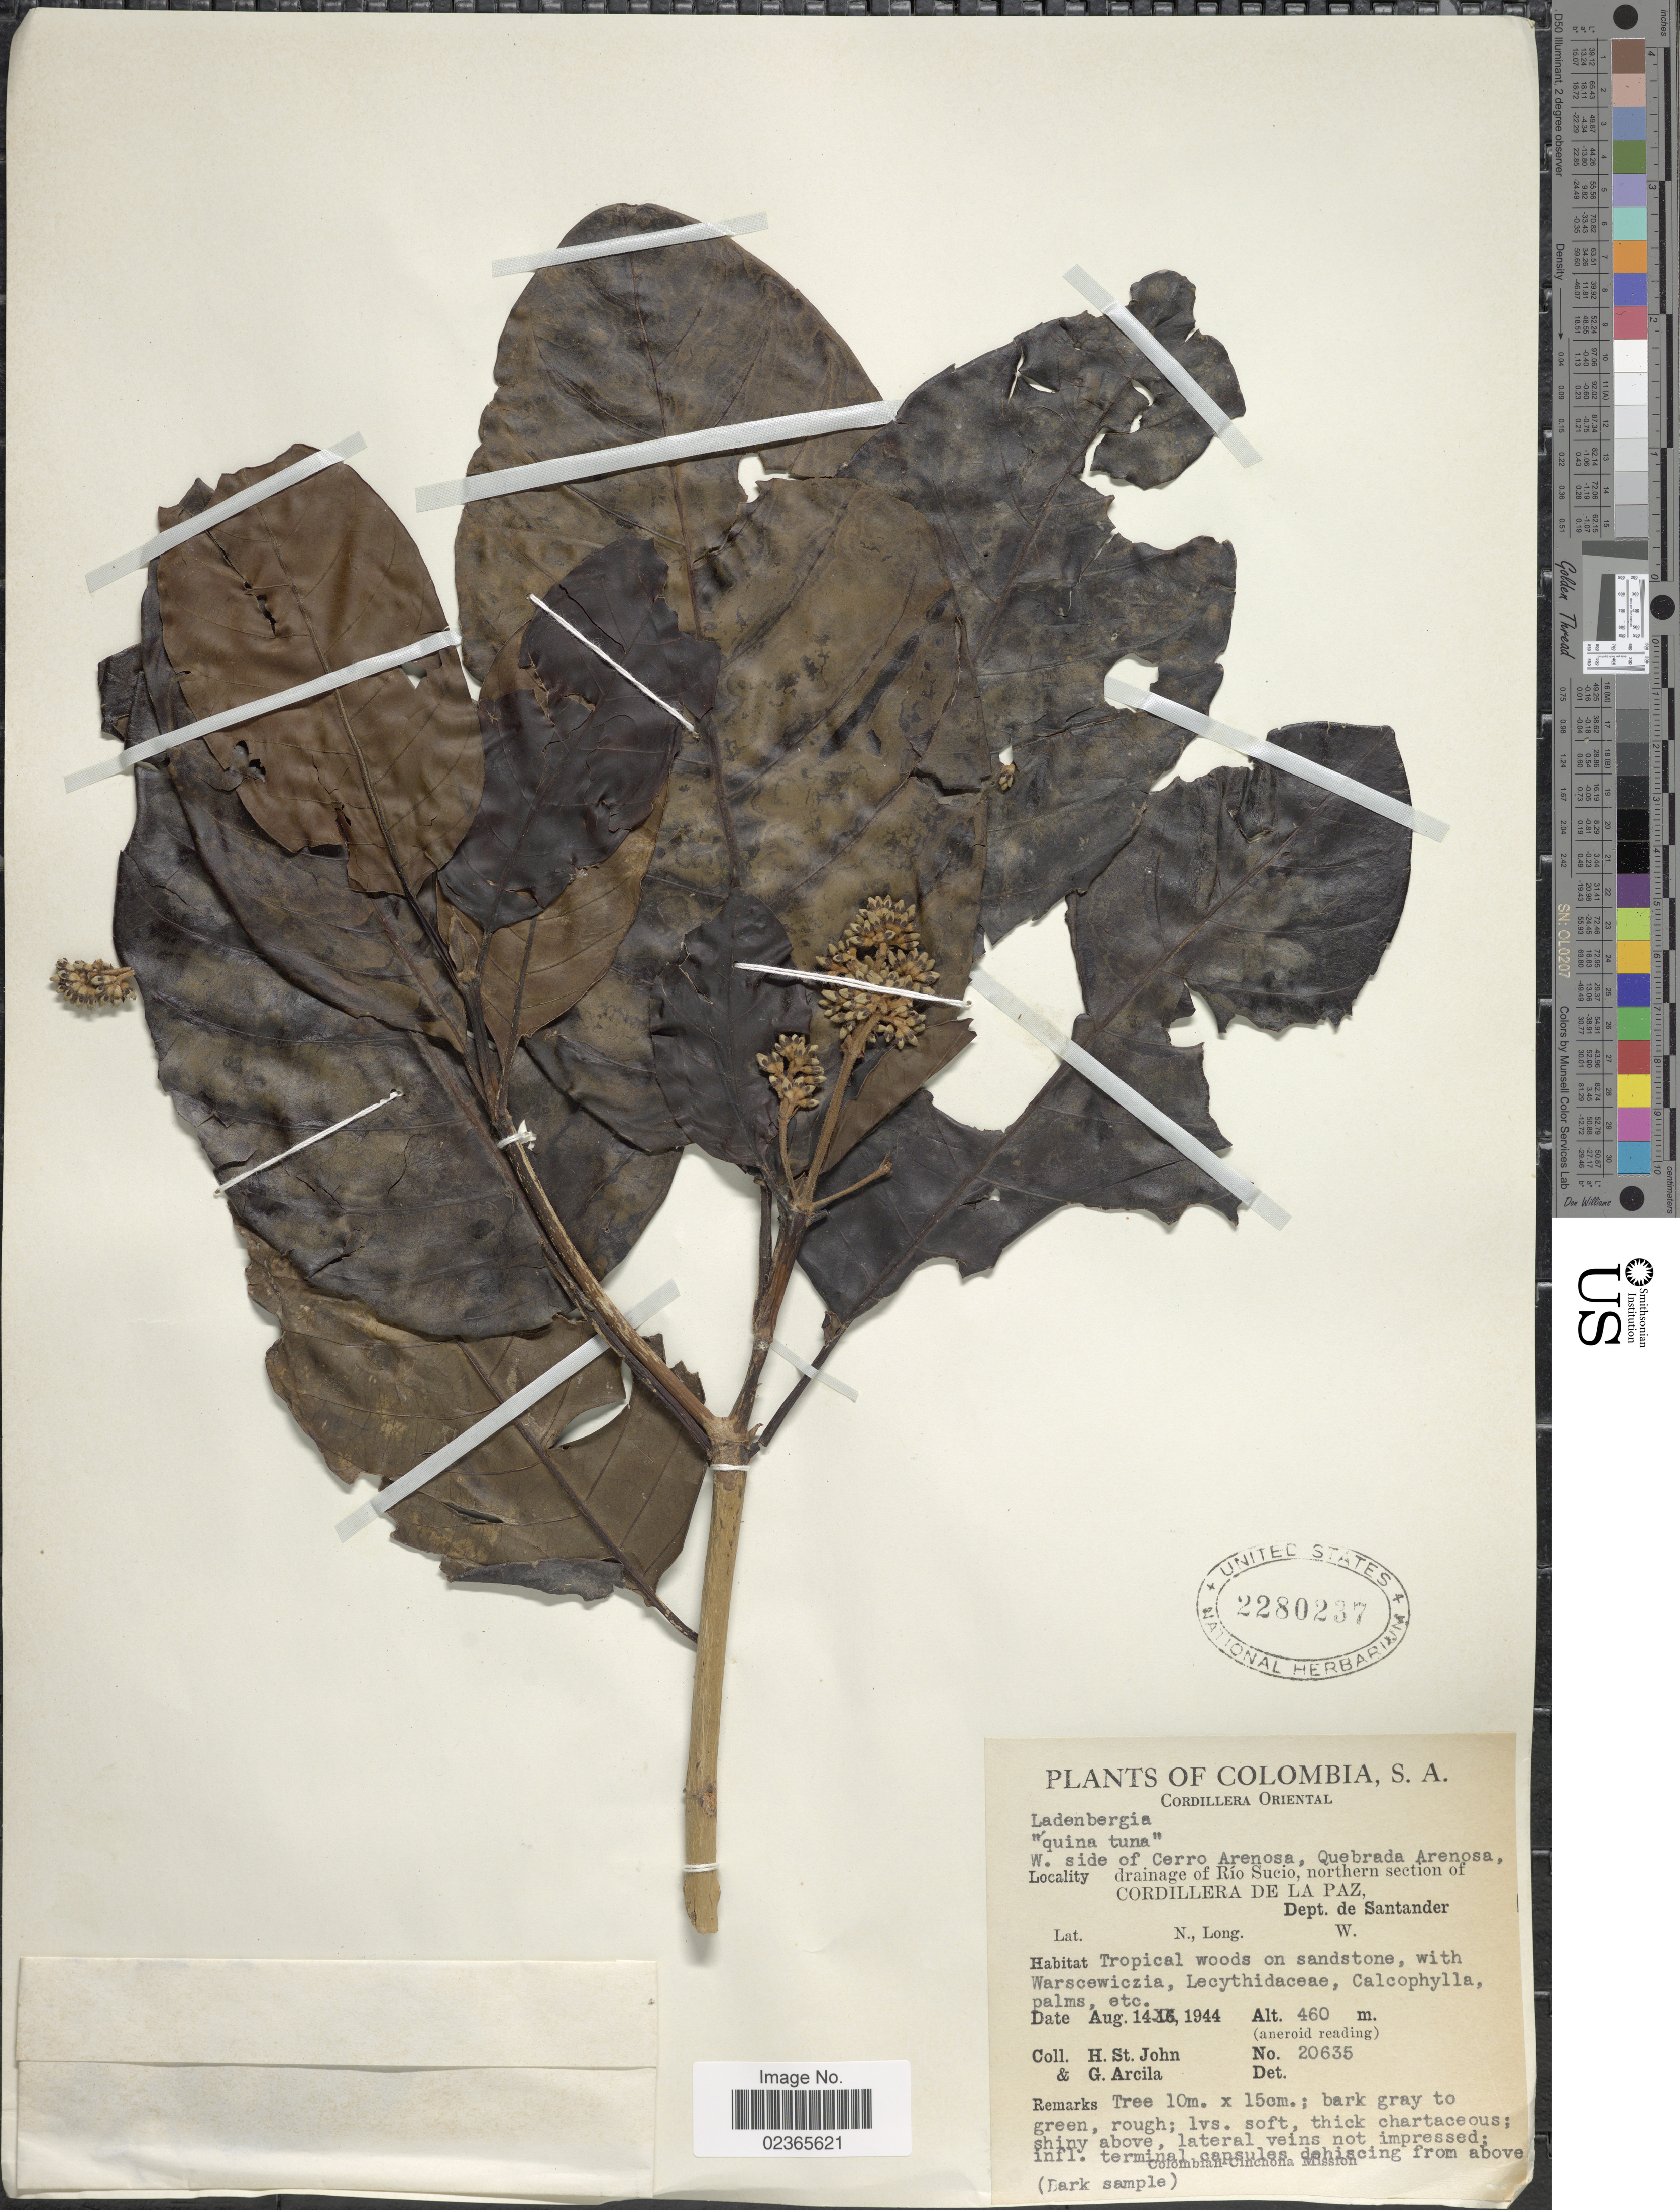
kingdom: Plantae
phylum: Tracheophyta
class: Magnoliopsida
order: Gentianales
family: Rubiaceae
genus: Ladenbergia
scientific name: Ladenbergia sp.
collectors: H. St. John & G. Arcila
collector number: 20635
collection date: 1944-08-14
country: Colombia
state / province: Santander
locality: Cordillera Oriental W side of Cerro Arenosa, Quebrada Arenosa, drainage of Rio Sucio, northern section of Cordillera de La Paz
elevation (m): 460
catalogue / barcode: US 2280237